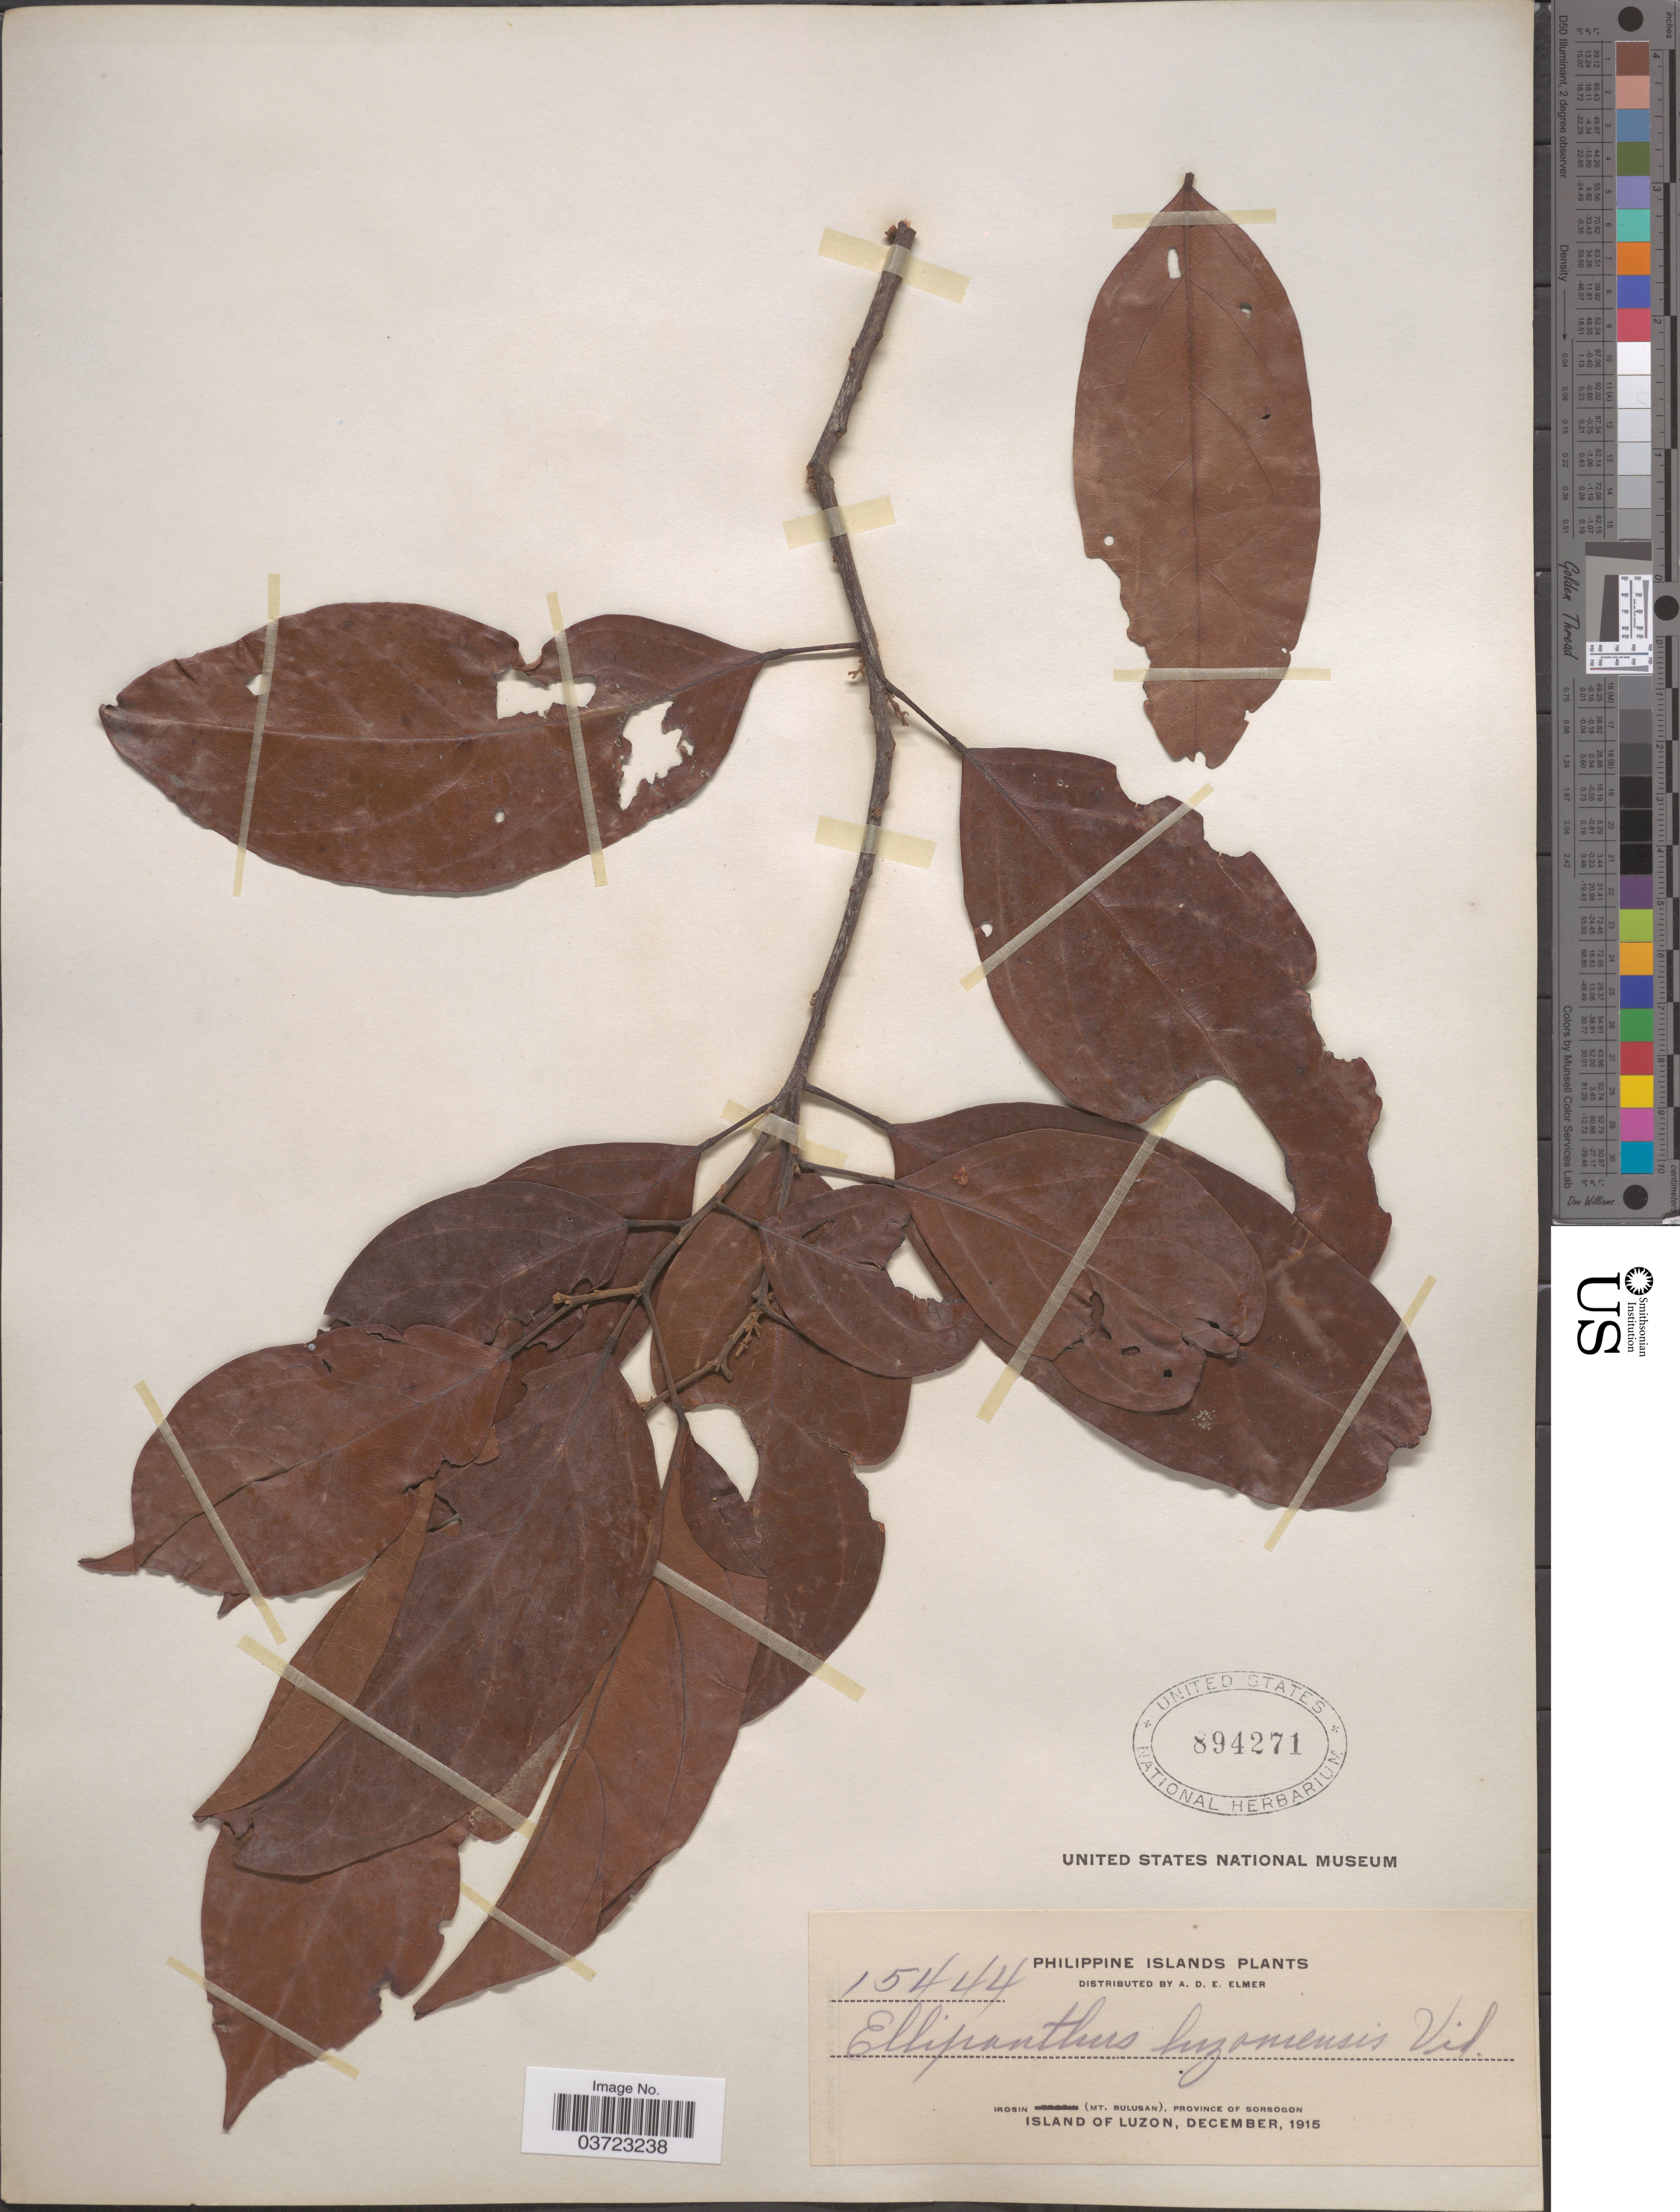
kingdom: Plantae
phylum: Tracheophyta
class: Magnoliopsida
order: Oxalidales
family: Connaraceae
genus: Ellipanthus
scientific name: Ellipanthus luzoniensis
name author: S. Vidal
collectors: A. D. E. Elmer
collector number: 15444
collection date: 1915-12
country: Philippines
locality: Philippine Islands. Irosin (Mt. Bulusan), Province of Sorsogon, Island of Luzon.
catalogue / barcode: US 894271